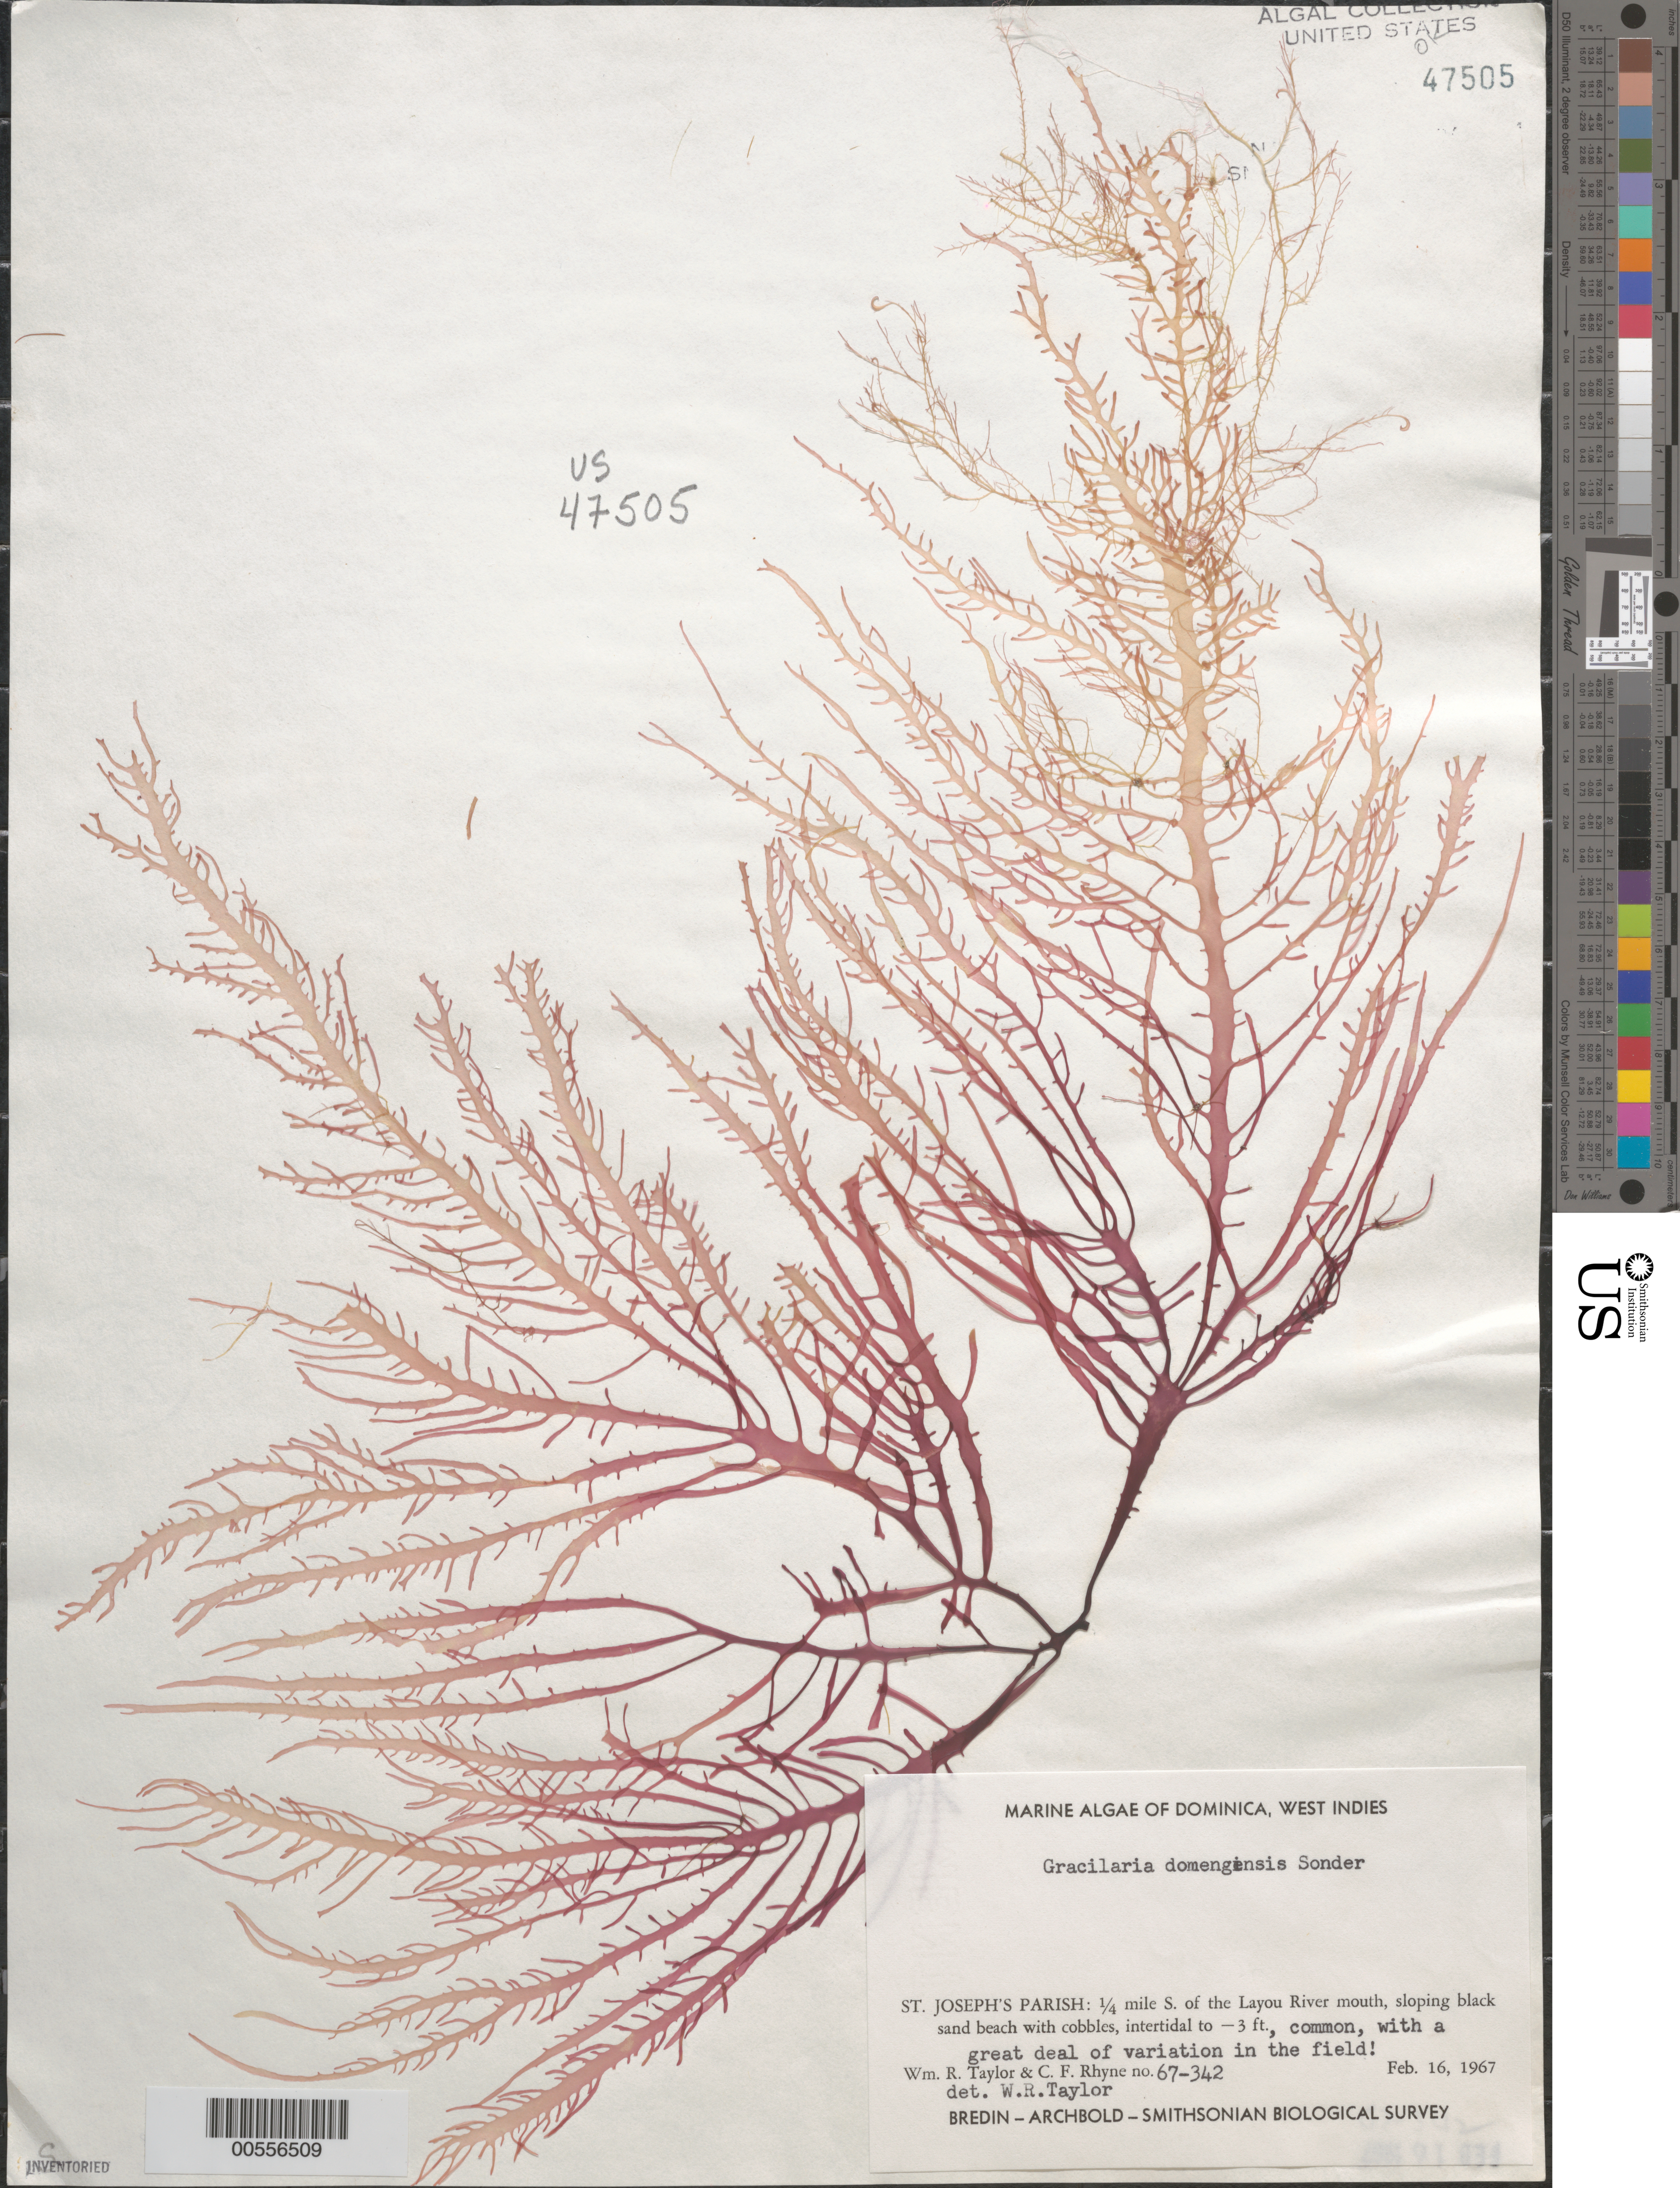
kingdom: Plantae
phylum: Rhodophyta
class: Florideophyceae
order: Gracilariales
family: Gracilariaceae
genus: Gracilaria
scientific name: Gracilaria domingensis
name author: (Kütz.) O.G. Sond. in Dickie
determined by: Taylor, William R.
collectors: W. R. Taylor & C. Rhyne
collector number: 67-342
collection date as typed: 16 Feb 1967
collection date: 1967-02-16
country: Dominica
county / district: St. Joseph's Parish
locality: South of Layou River mouth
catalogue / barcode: US 47505